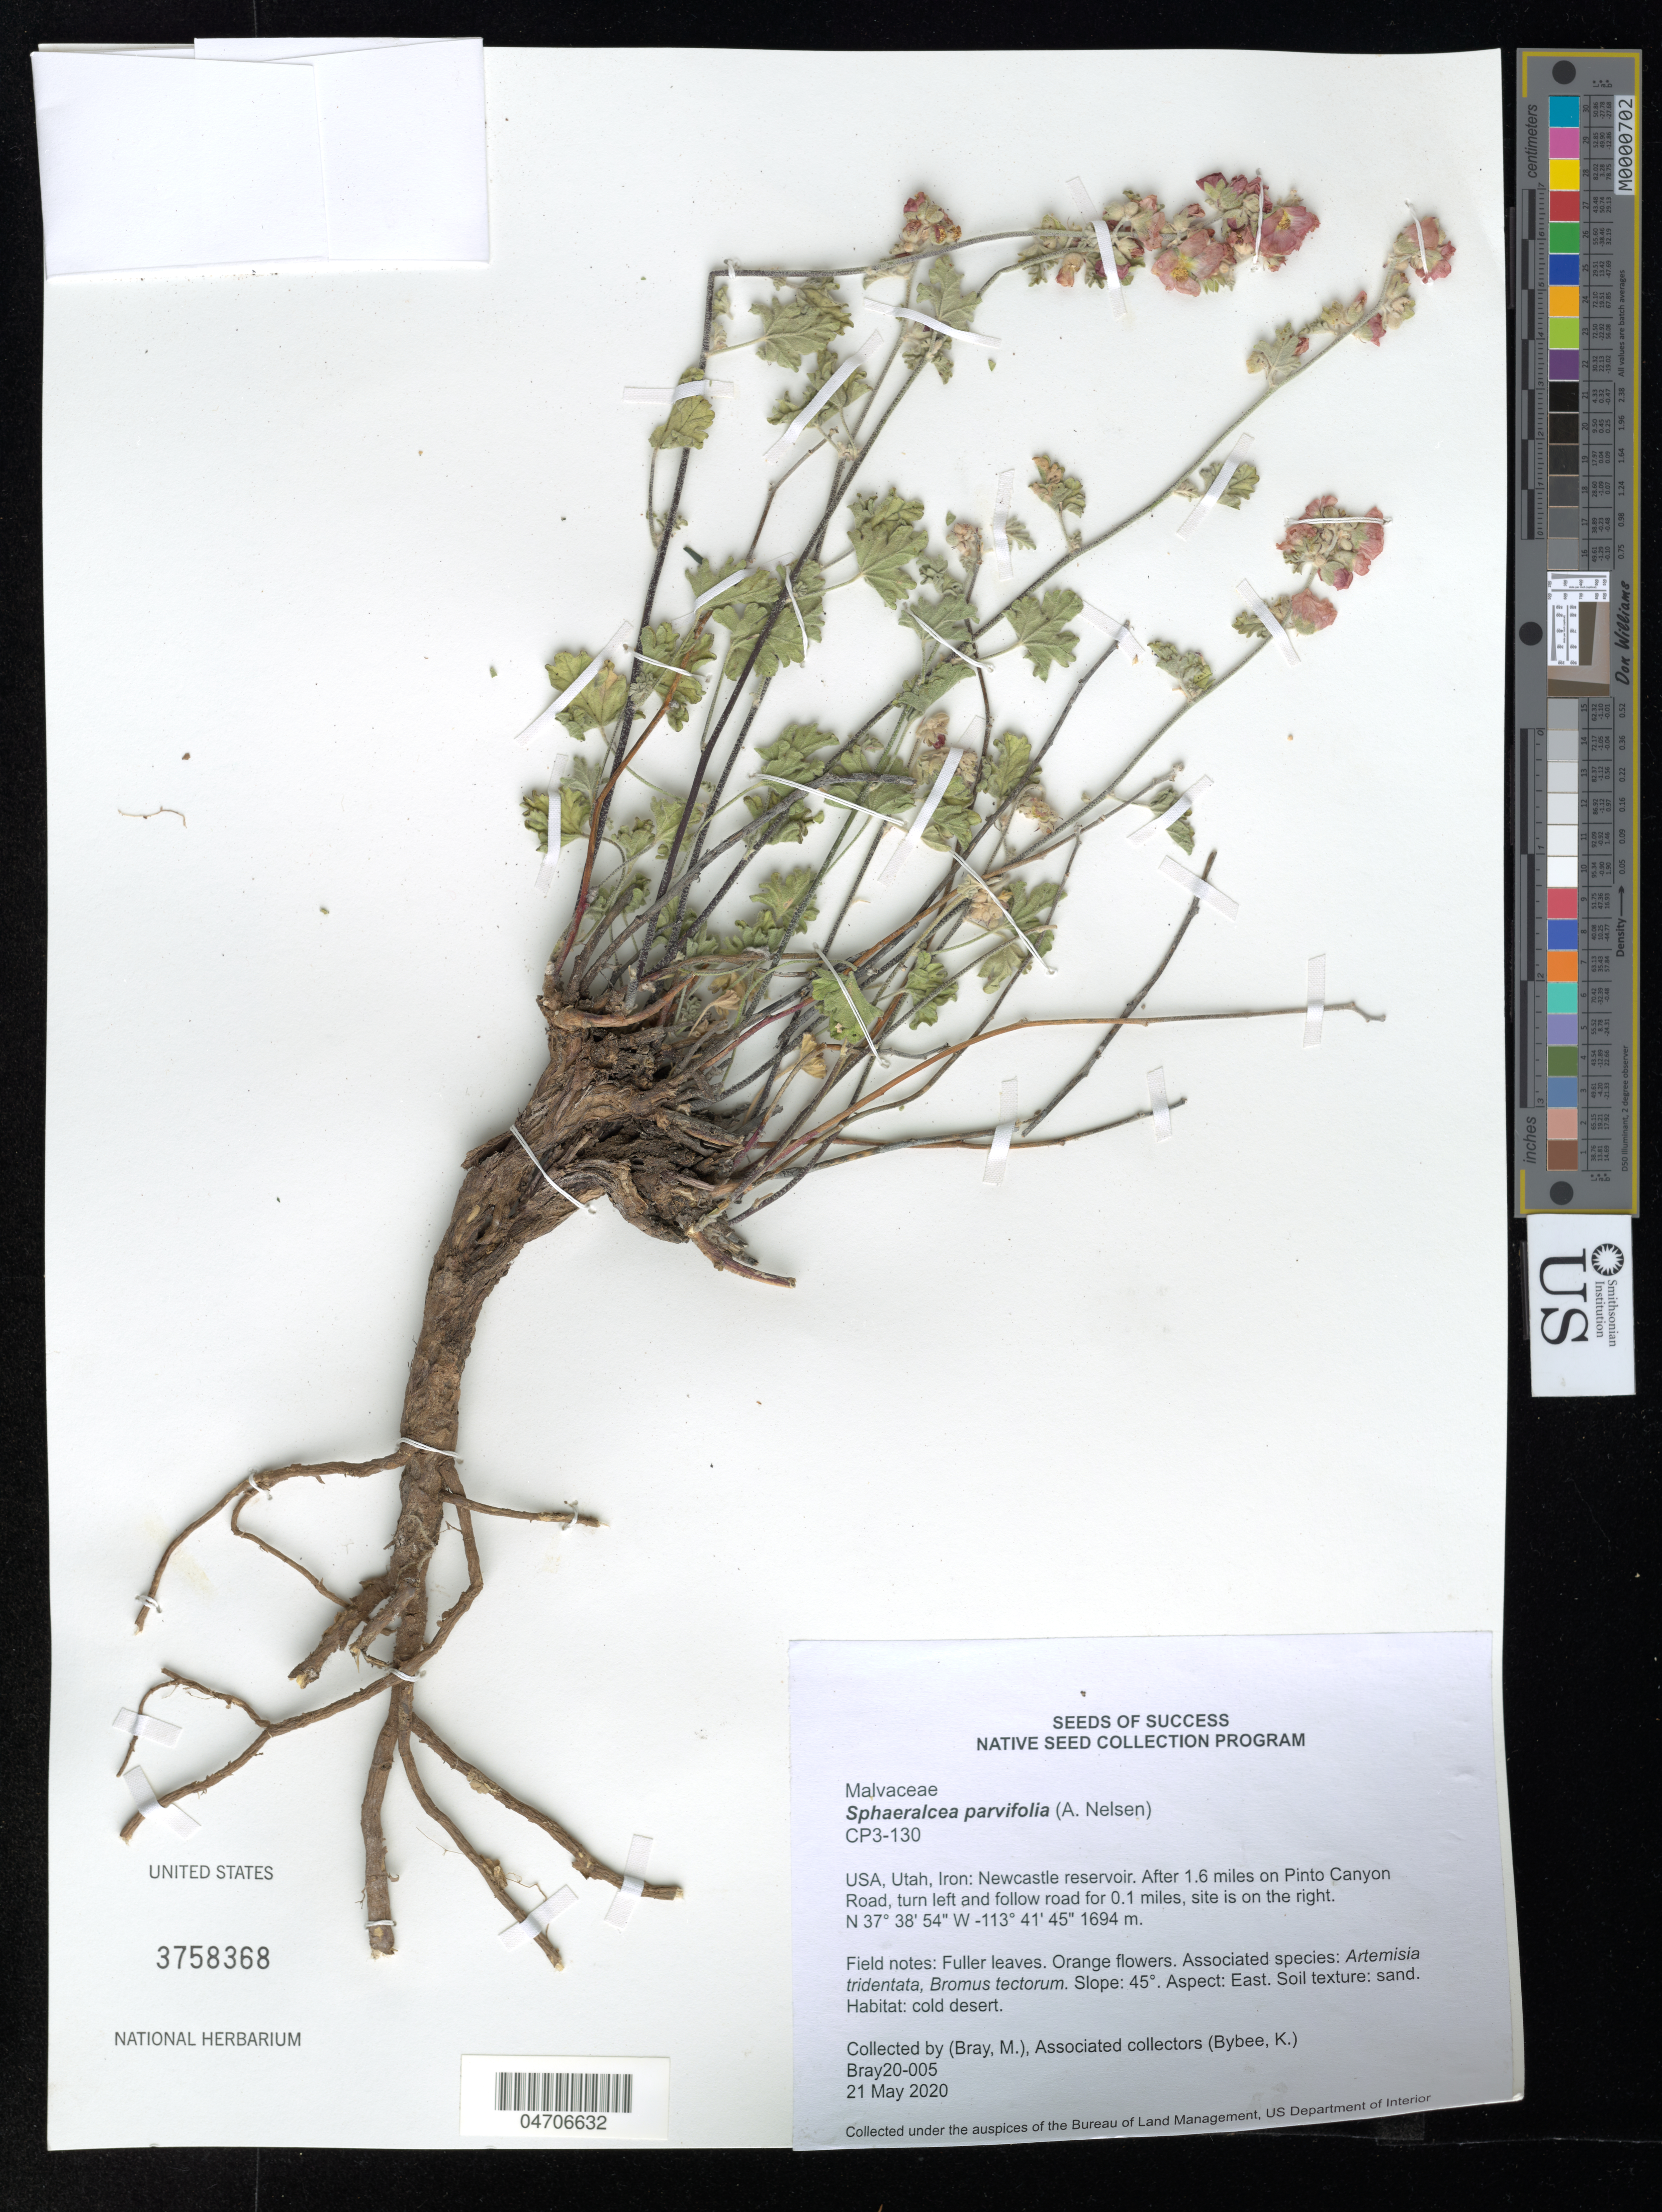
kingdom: Plantae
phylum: Tracheophyta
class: Magnoliopsida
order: Malvales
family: Malvaceae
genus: Sphaeralcea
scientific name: Sphaeralcea parvifolia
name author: A. Nelson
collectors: F. Torchelsen & C. Quadros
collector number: Bray20-005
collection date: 2020-05-21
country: United States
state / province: Utah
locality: Iron: Newcastle reservoir. After 1.6 miles on Pinto Canyon Road, turn left and follow road for 0.1 miles, site is on the right.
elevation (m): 1694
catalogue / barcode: US 3758368